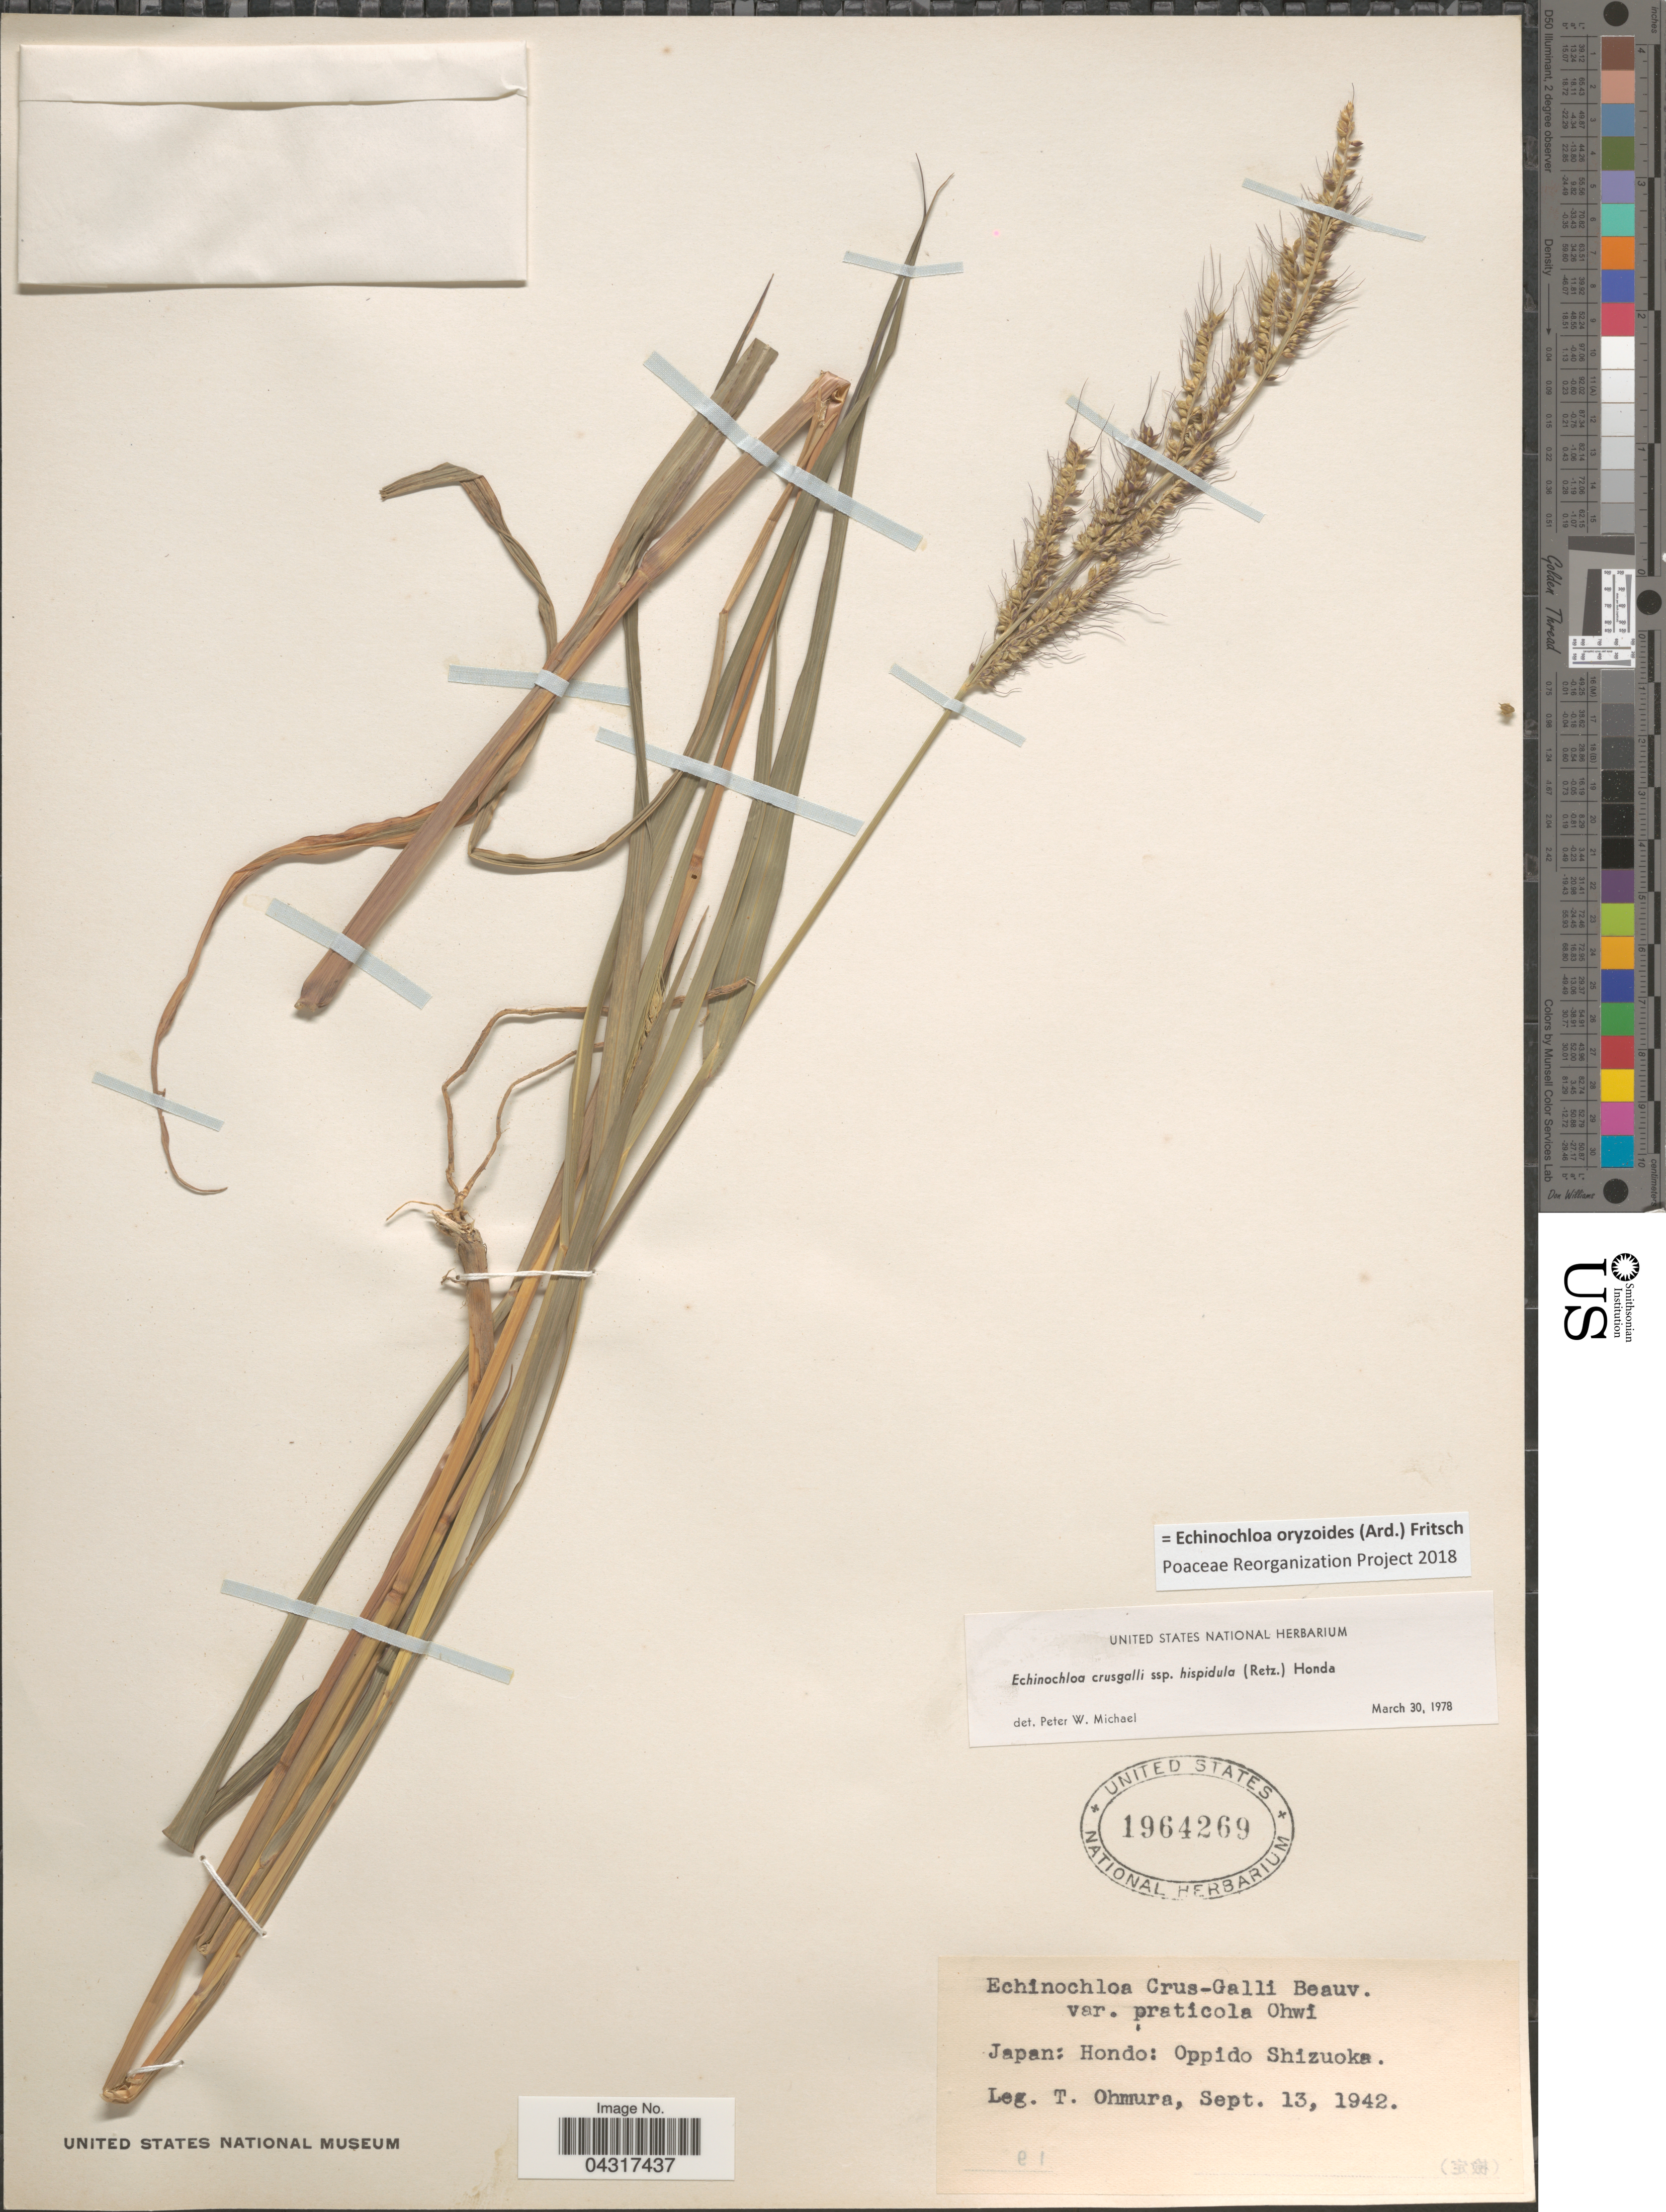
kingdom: Plantae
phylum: Tracheophyta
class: Liliopsida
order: Poales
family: Poaceae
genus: Echinochloa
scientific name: Echinochloa oryzoides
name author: (Ard.) Fritsch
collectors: T. Ohmura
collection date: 1942-09-13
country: Japan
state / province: Sizuoka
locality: Hondo: Oppido Shizuoka.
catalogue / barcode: US 1964269